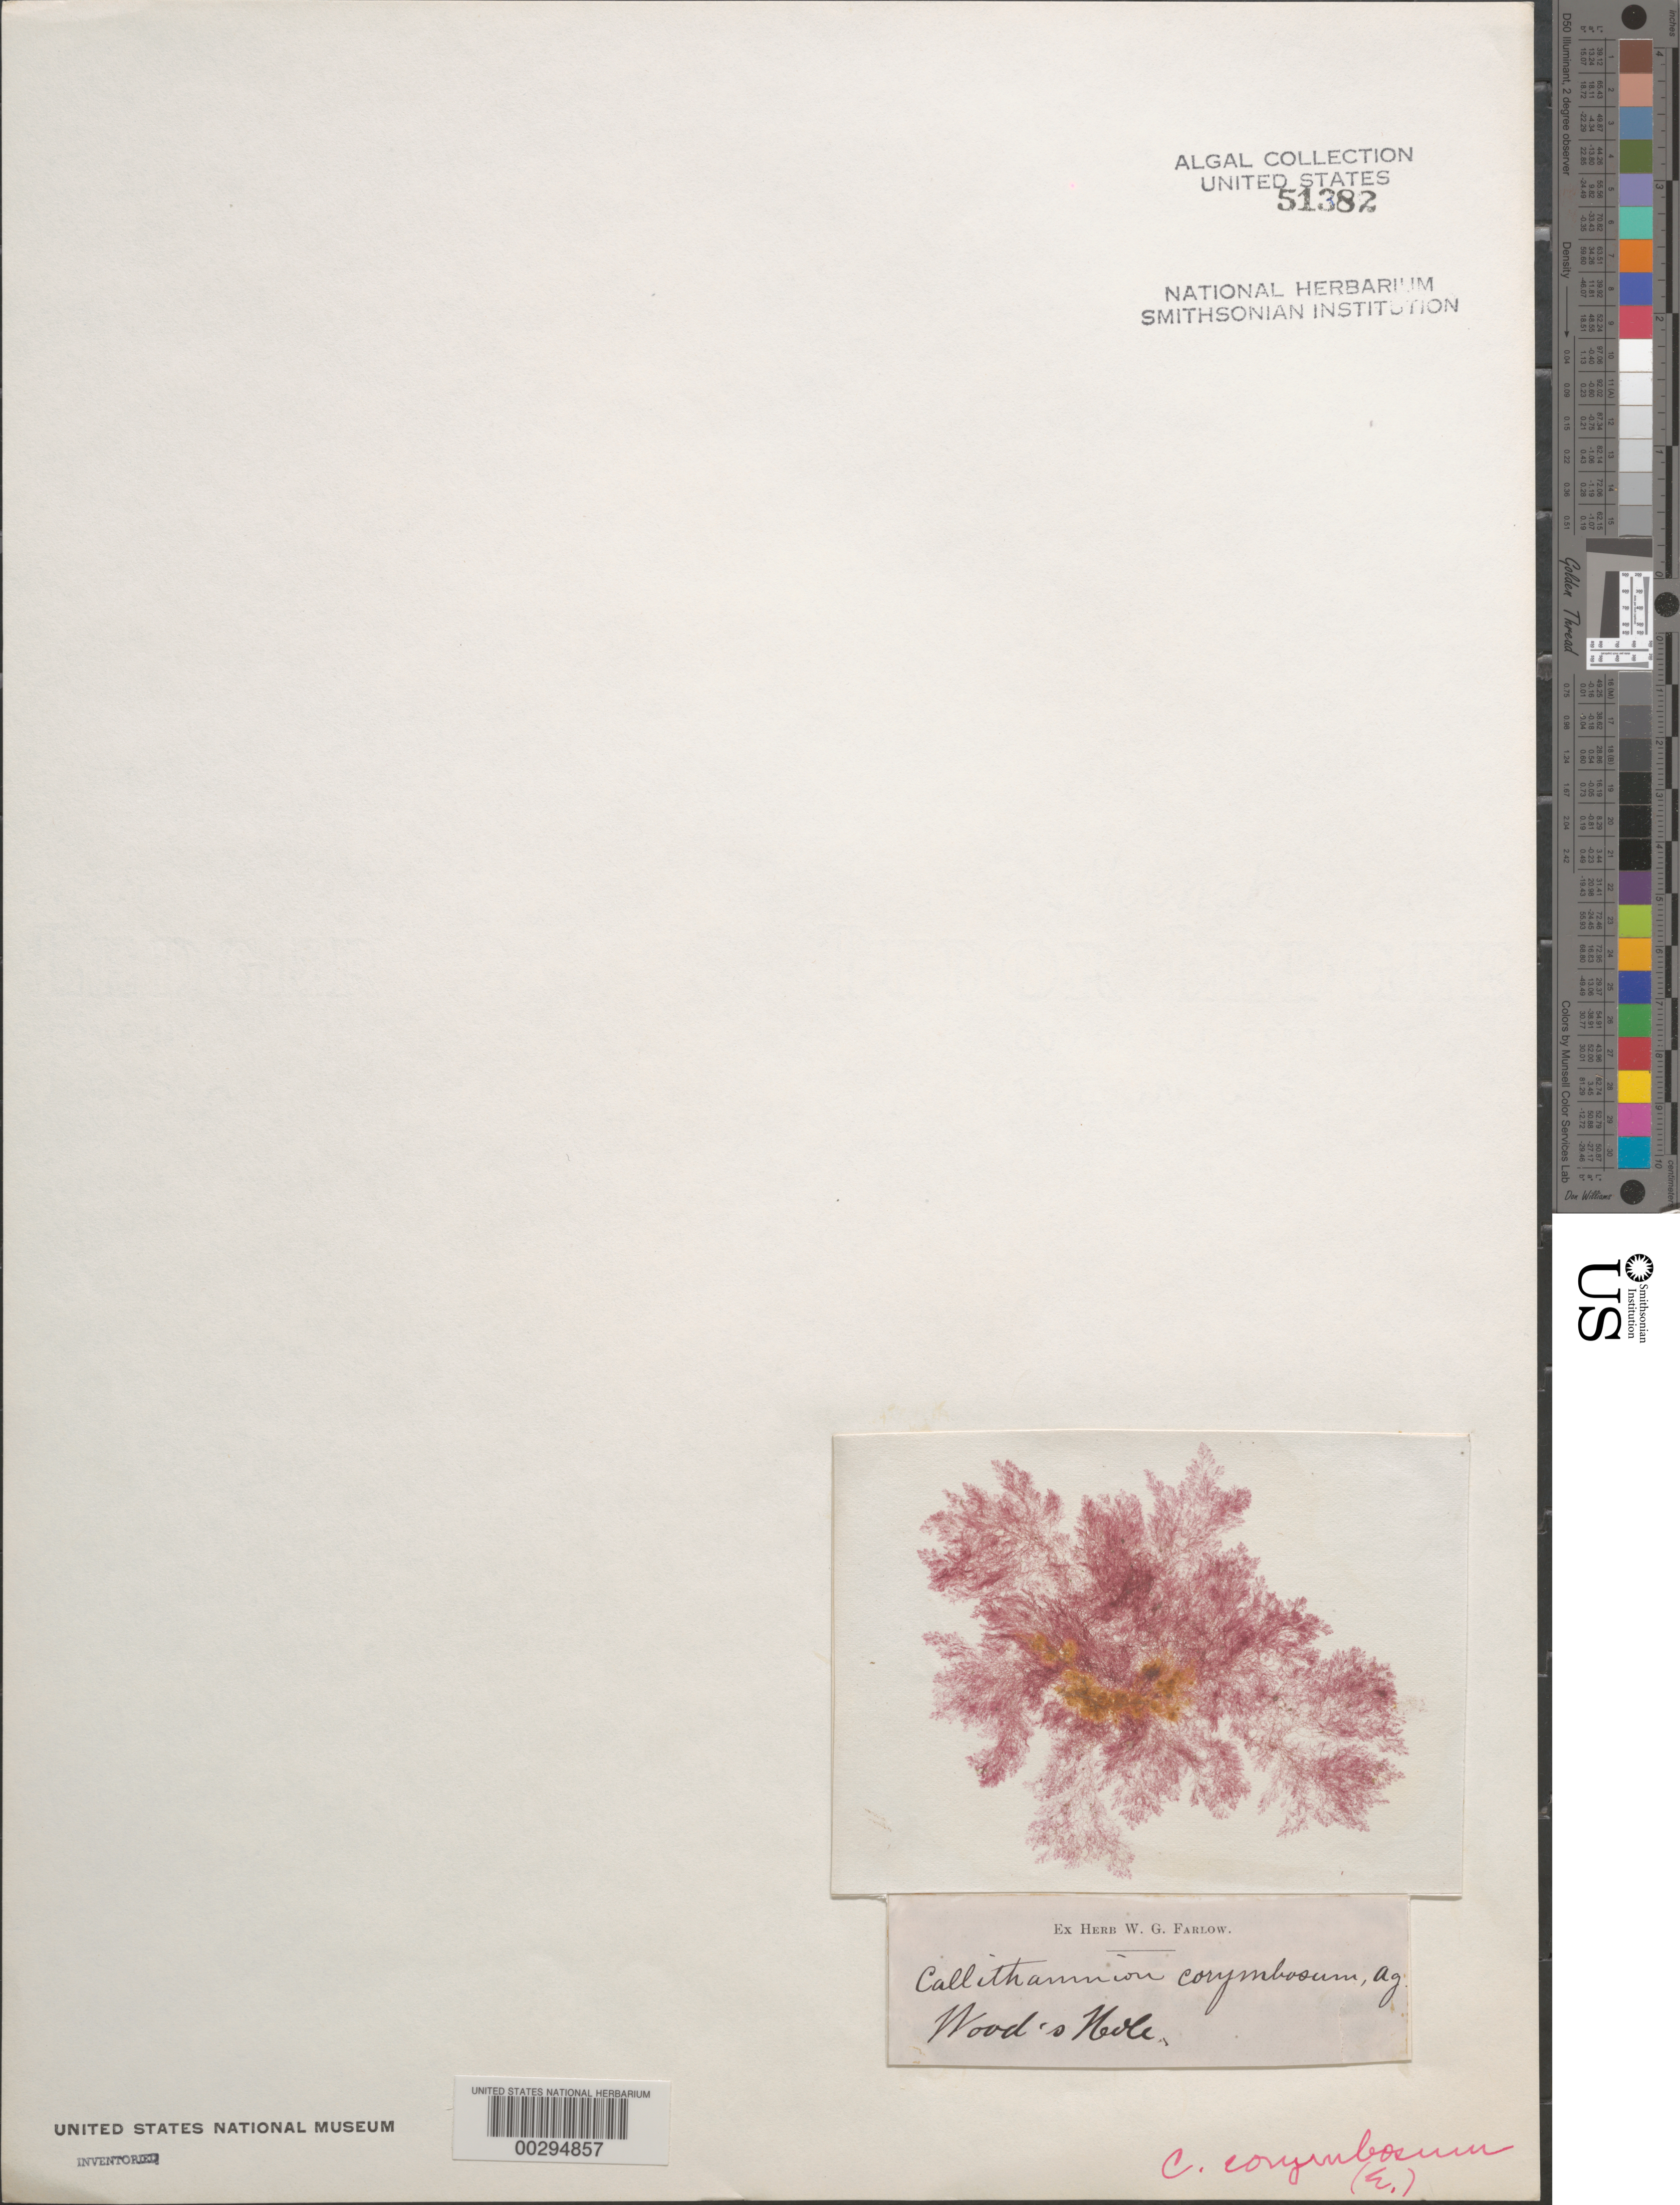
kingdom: Plantae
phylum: Rhodophyta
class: Florideophyceae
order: Ceramiales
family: Callithamniaceae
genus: Callithamnion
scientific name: Callithamnion corymbosum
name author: (Sm.) Lyngb.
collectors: W. Farlow (Herbarium)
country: United States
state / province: Massachusetts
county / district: Barnstable County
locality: Woods Hole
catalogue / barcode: US 51382